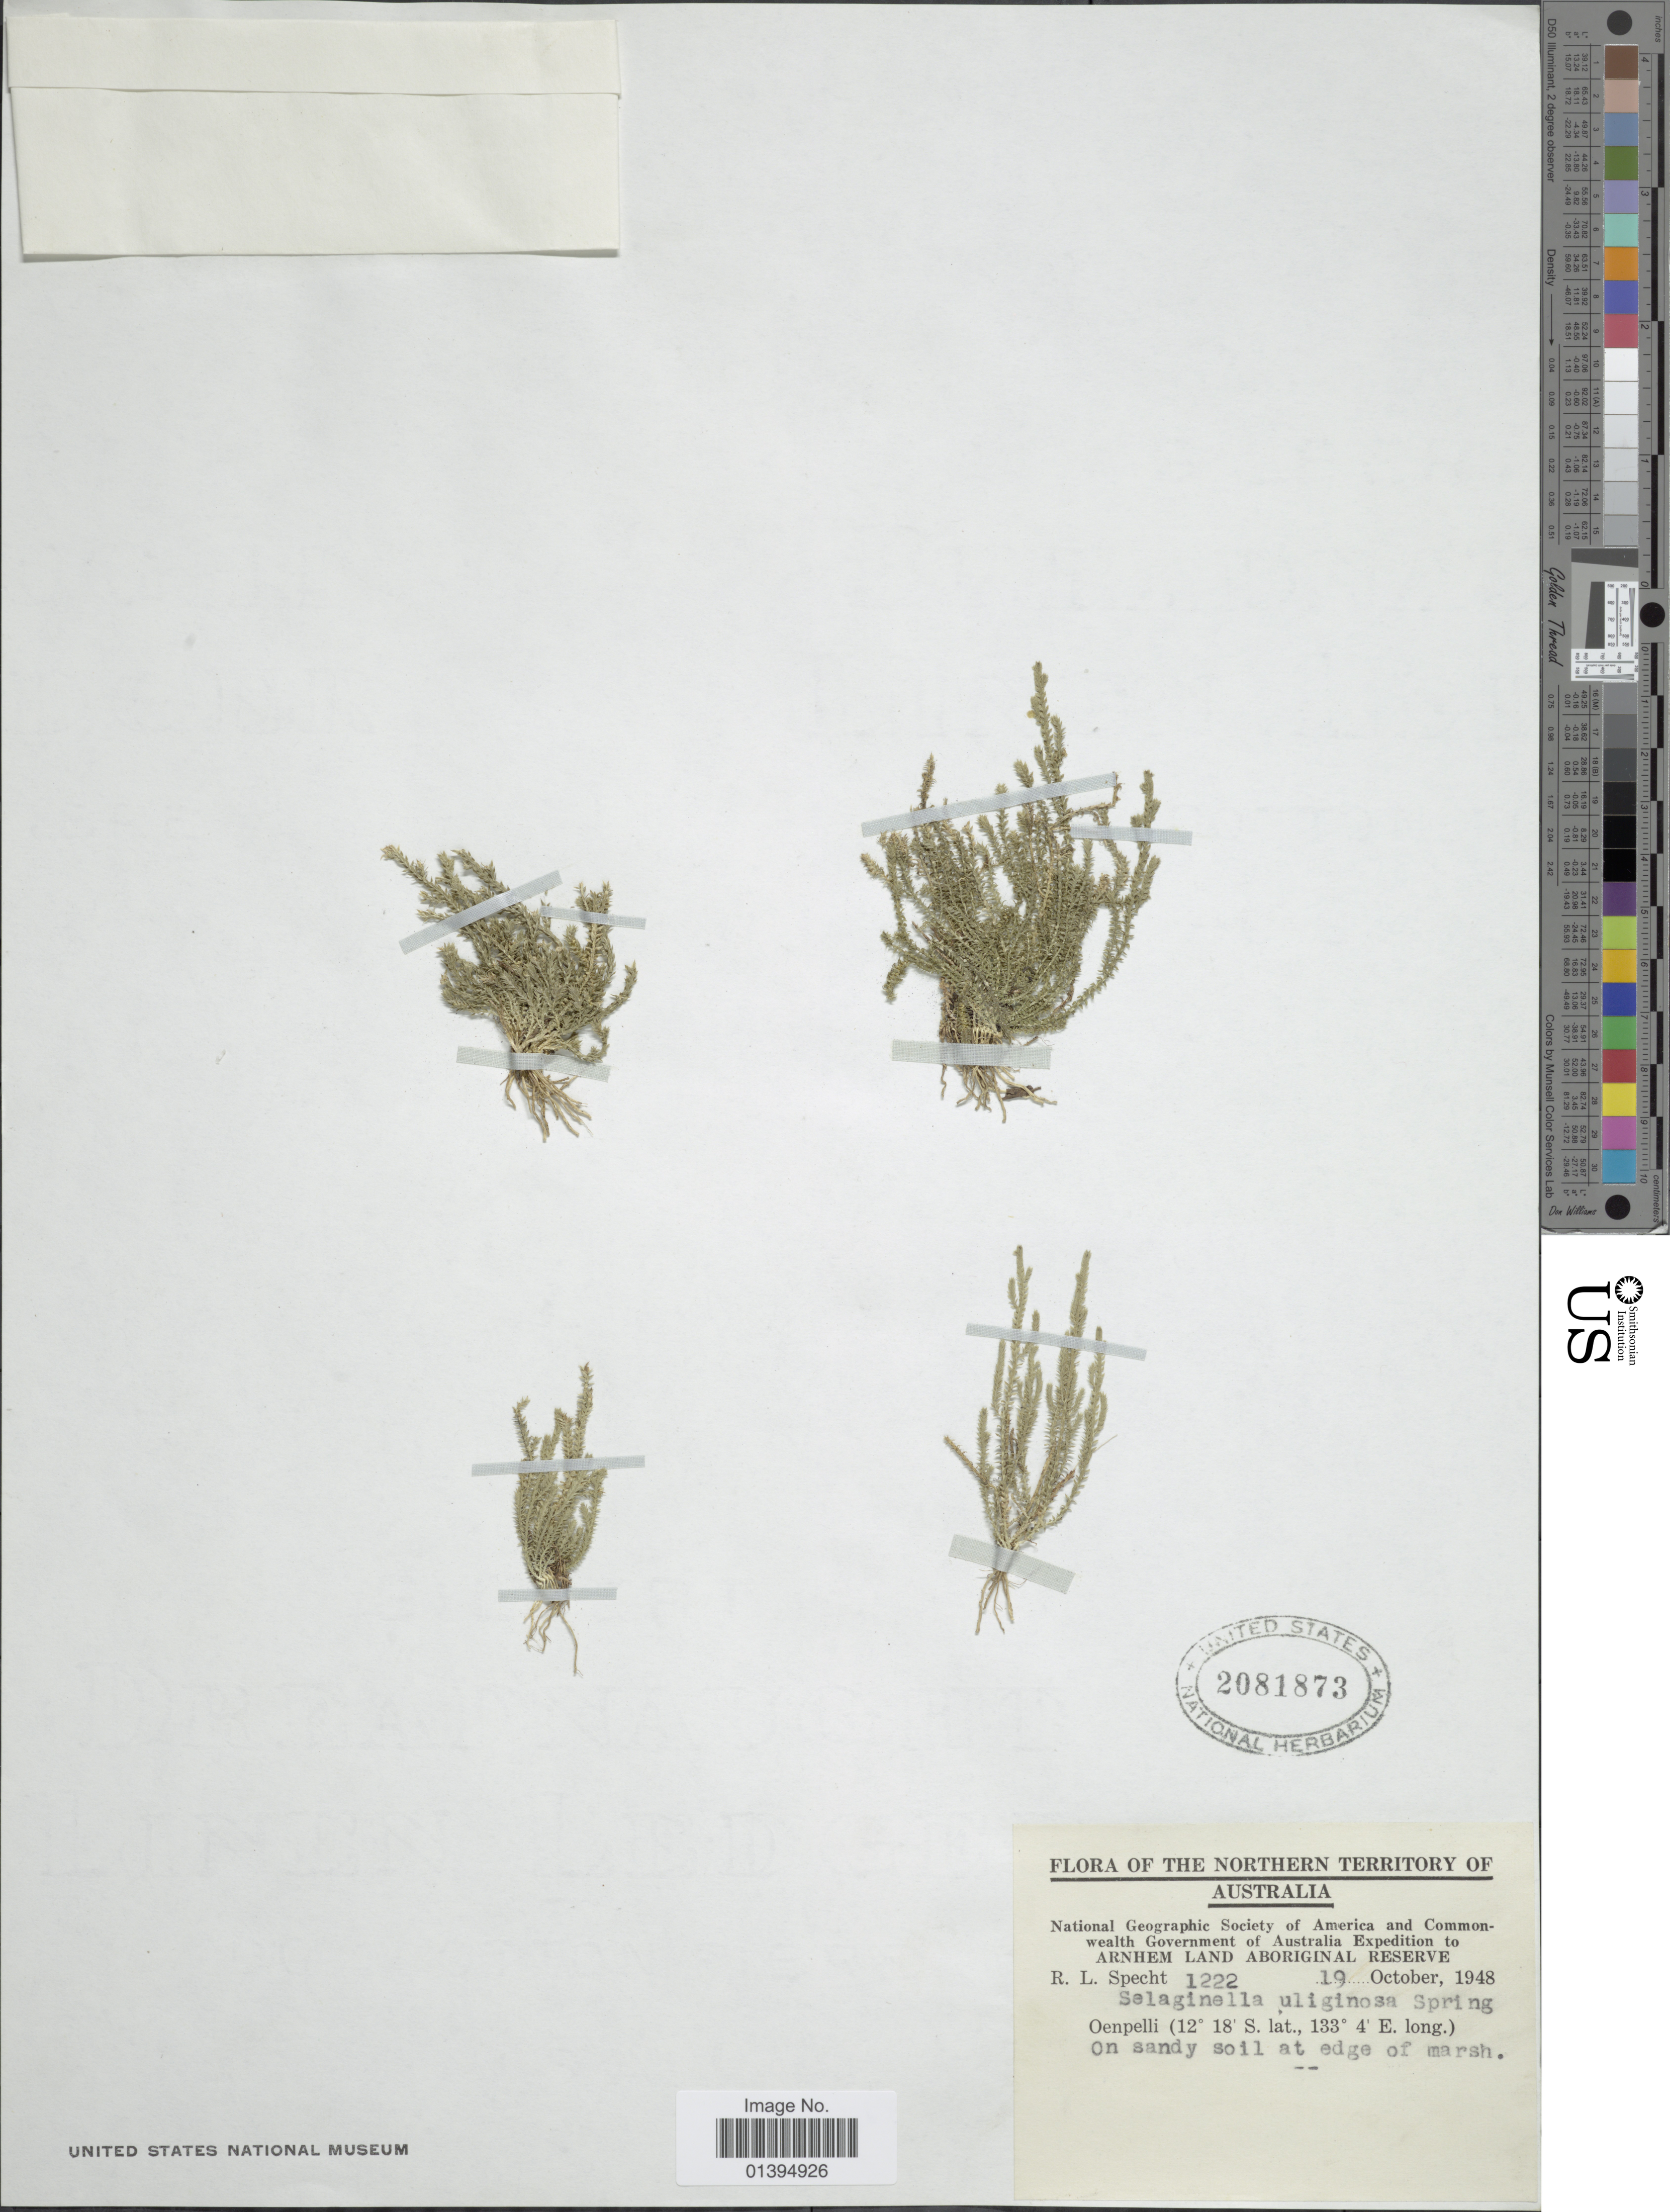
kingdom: Plantae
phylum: Tracheophyta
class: Lycopodiopsida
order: Selaginellales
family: Selaginellaceae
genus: Selaginella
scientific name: Selaginella uliginosa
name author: Spring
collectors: R. L. Specht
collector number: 1222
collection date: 1948-10-19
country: Australia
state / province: Northern Territory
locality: Oenpelli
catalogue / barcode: US 2081873